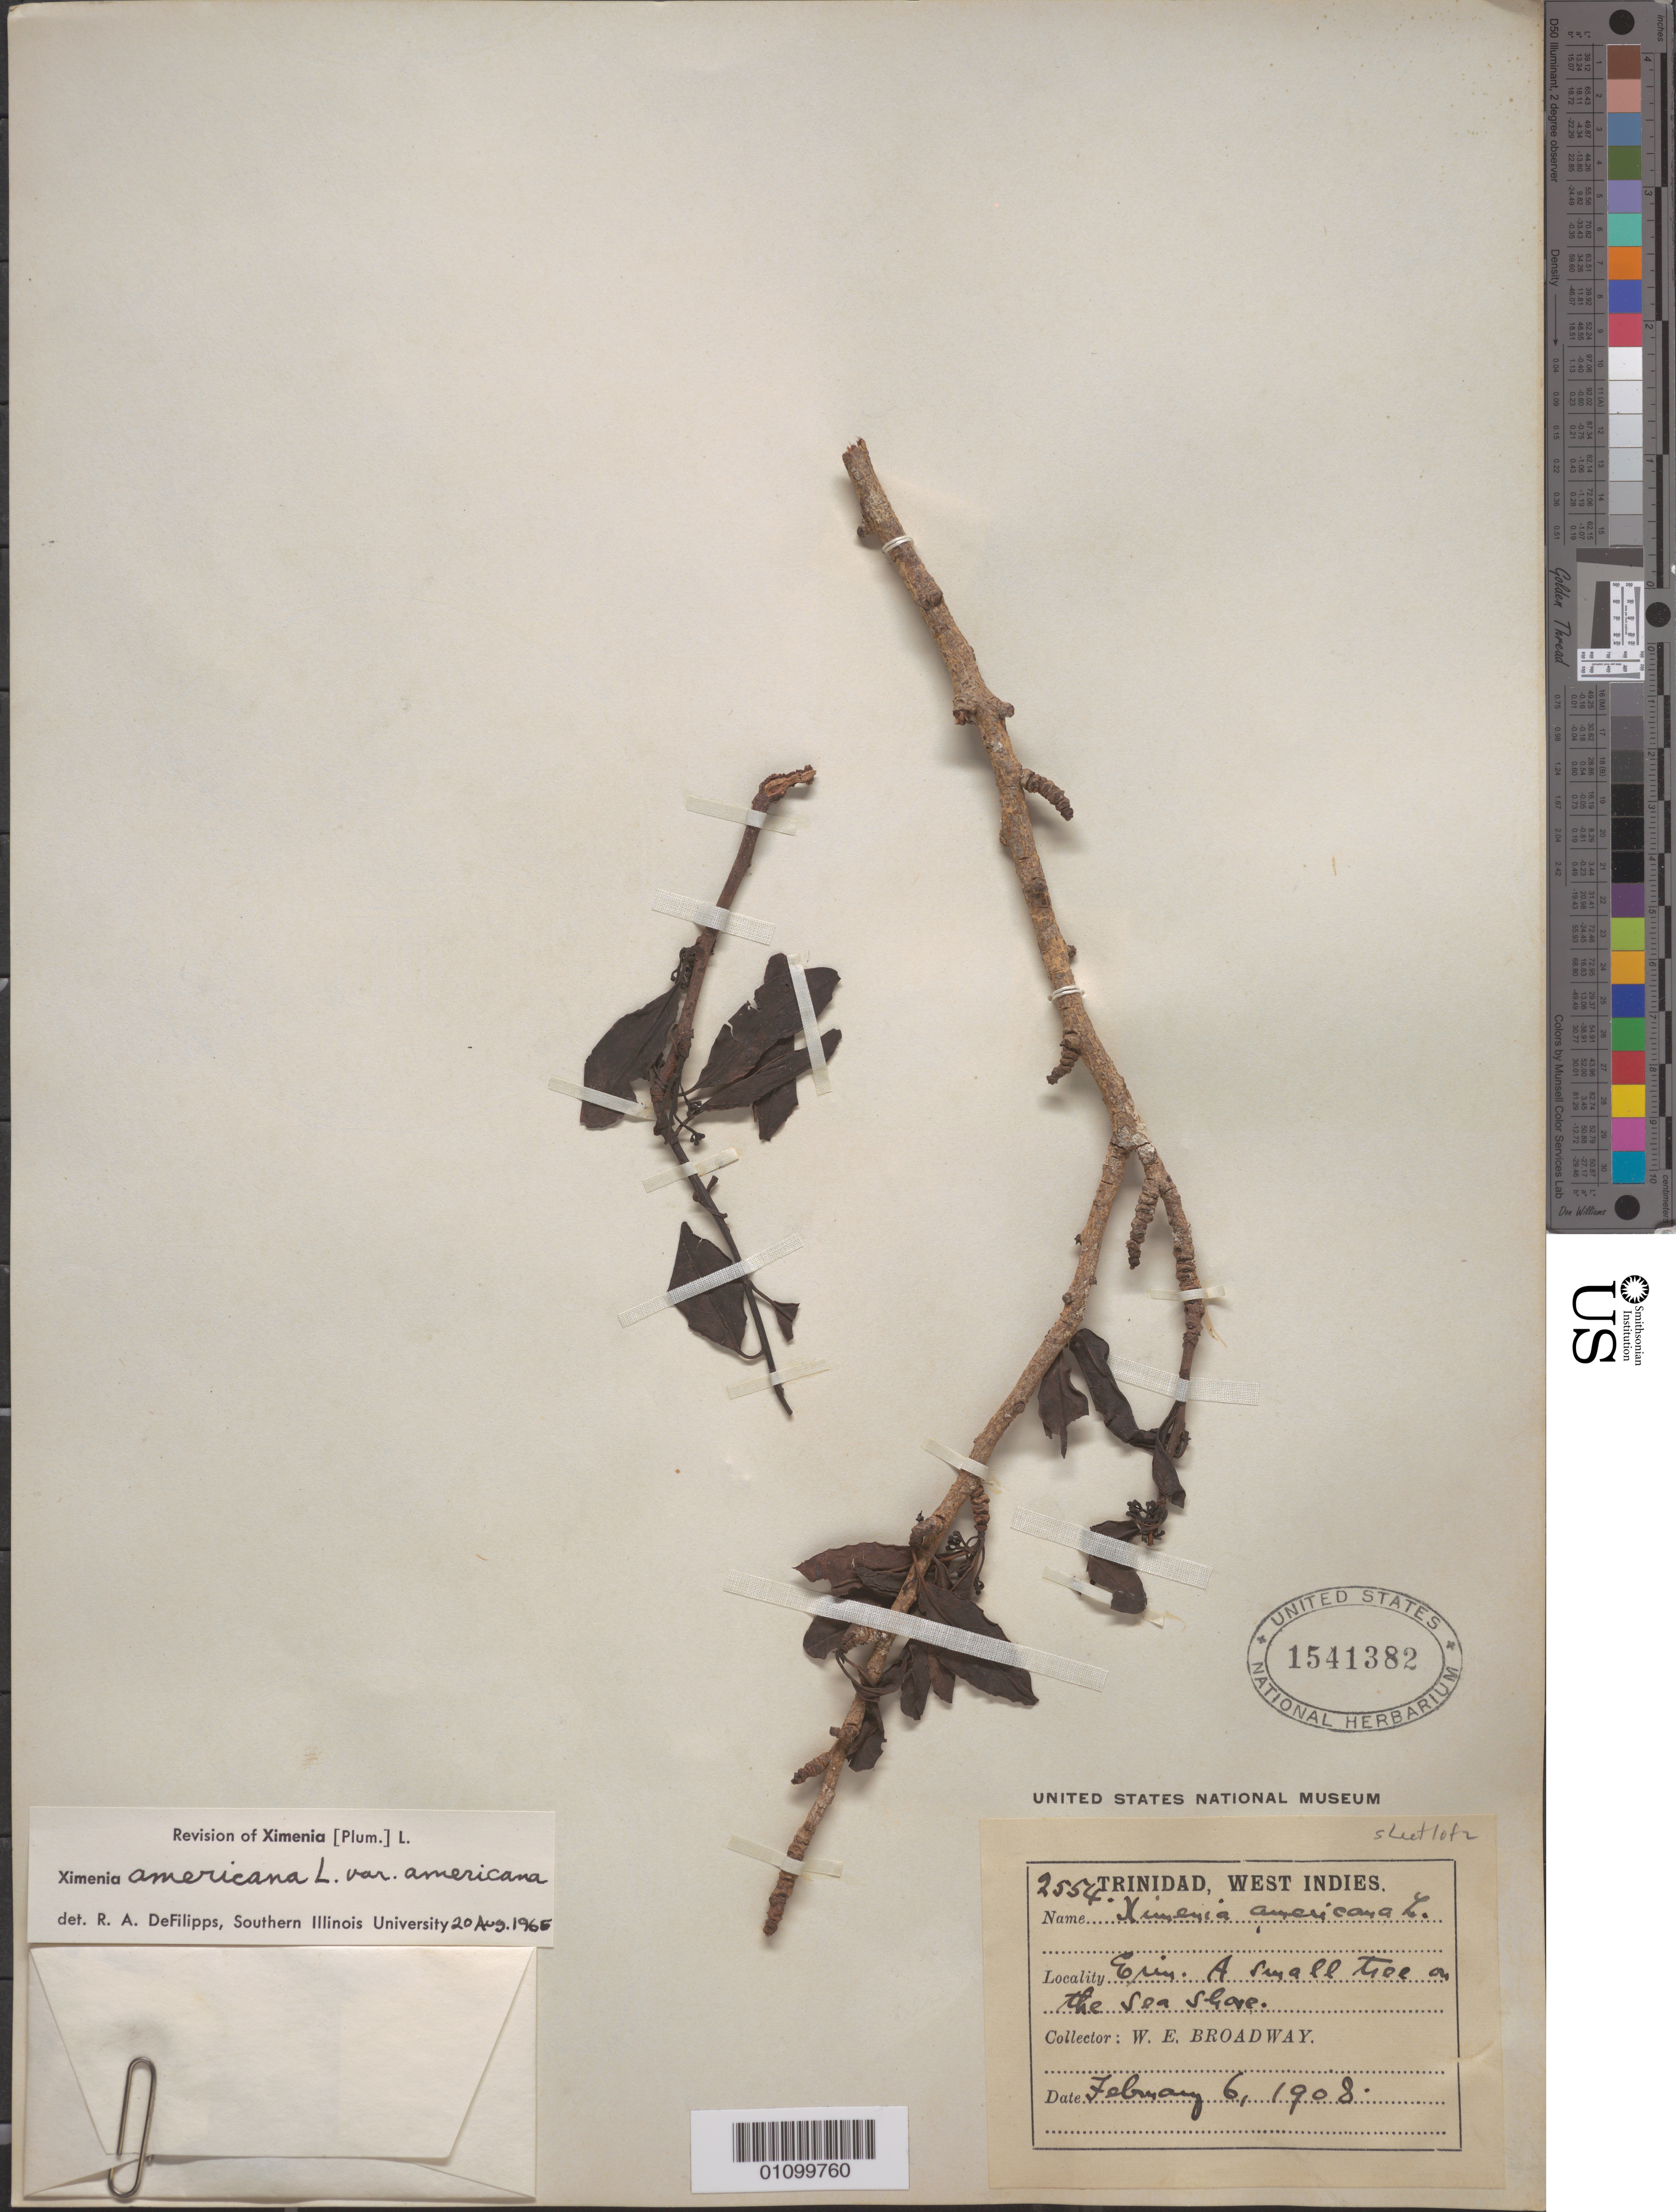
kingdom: Plantae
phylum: Tracheophyta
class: Magnoliopsida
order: Santalales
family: Ximeniaceae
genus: Ximenia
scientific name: Ximenia americana var. americana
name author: L.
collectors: W. E. Broadway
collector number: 2554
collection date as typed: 06 Feb 1908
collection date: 1908-02-06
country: Trinidad and Tobago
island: Trinidad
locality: Erin.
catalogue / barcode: US 1541382